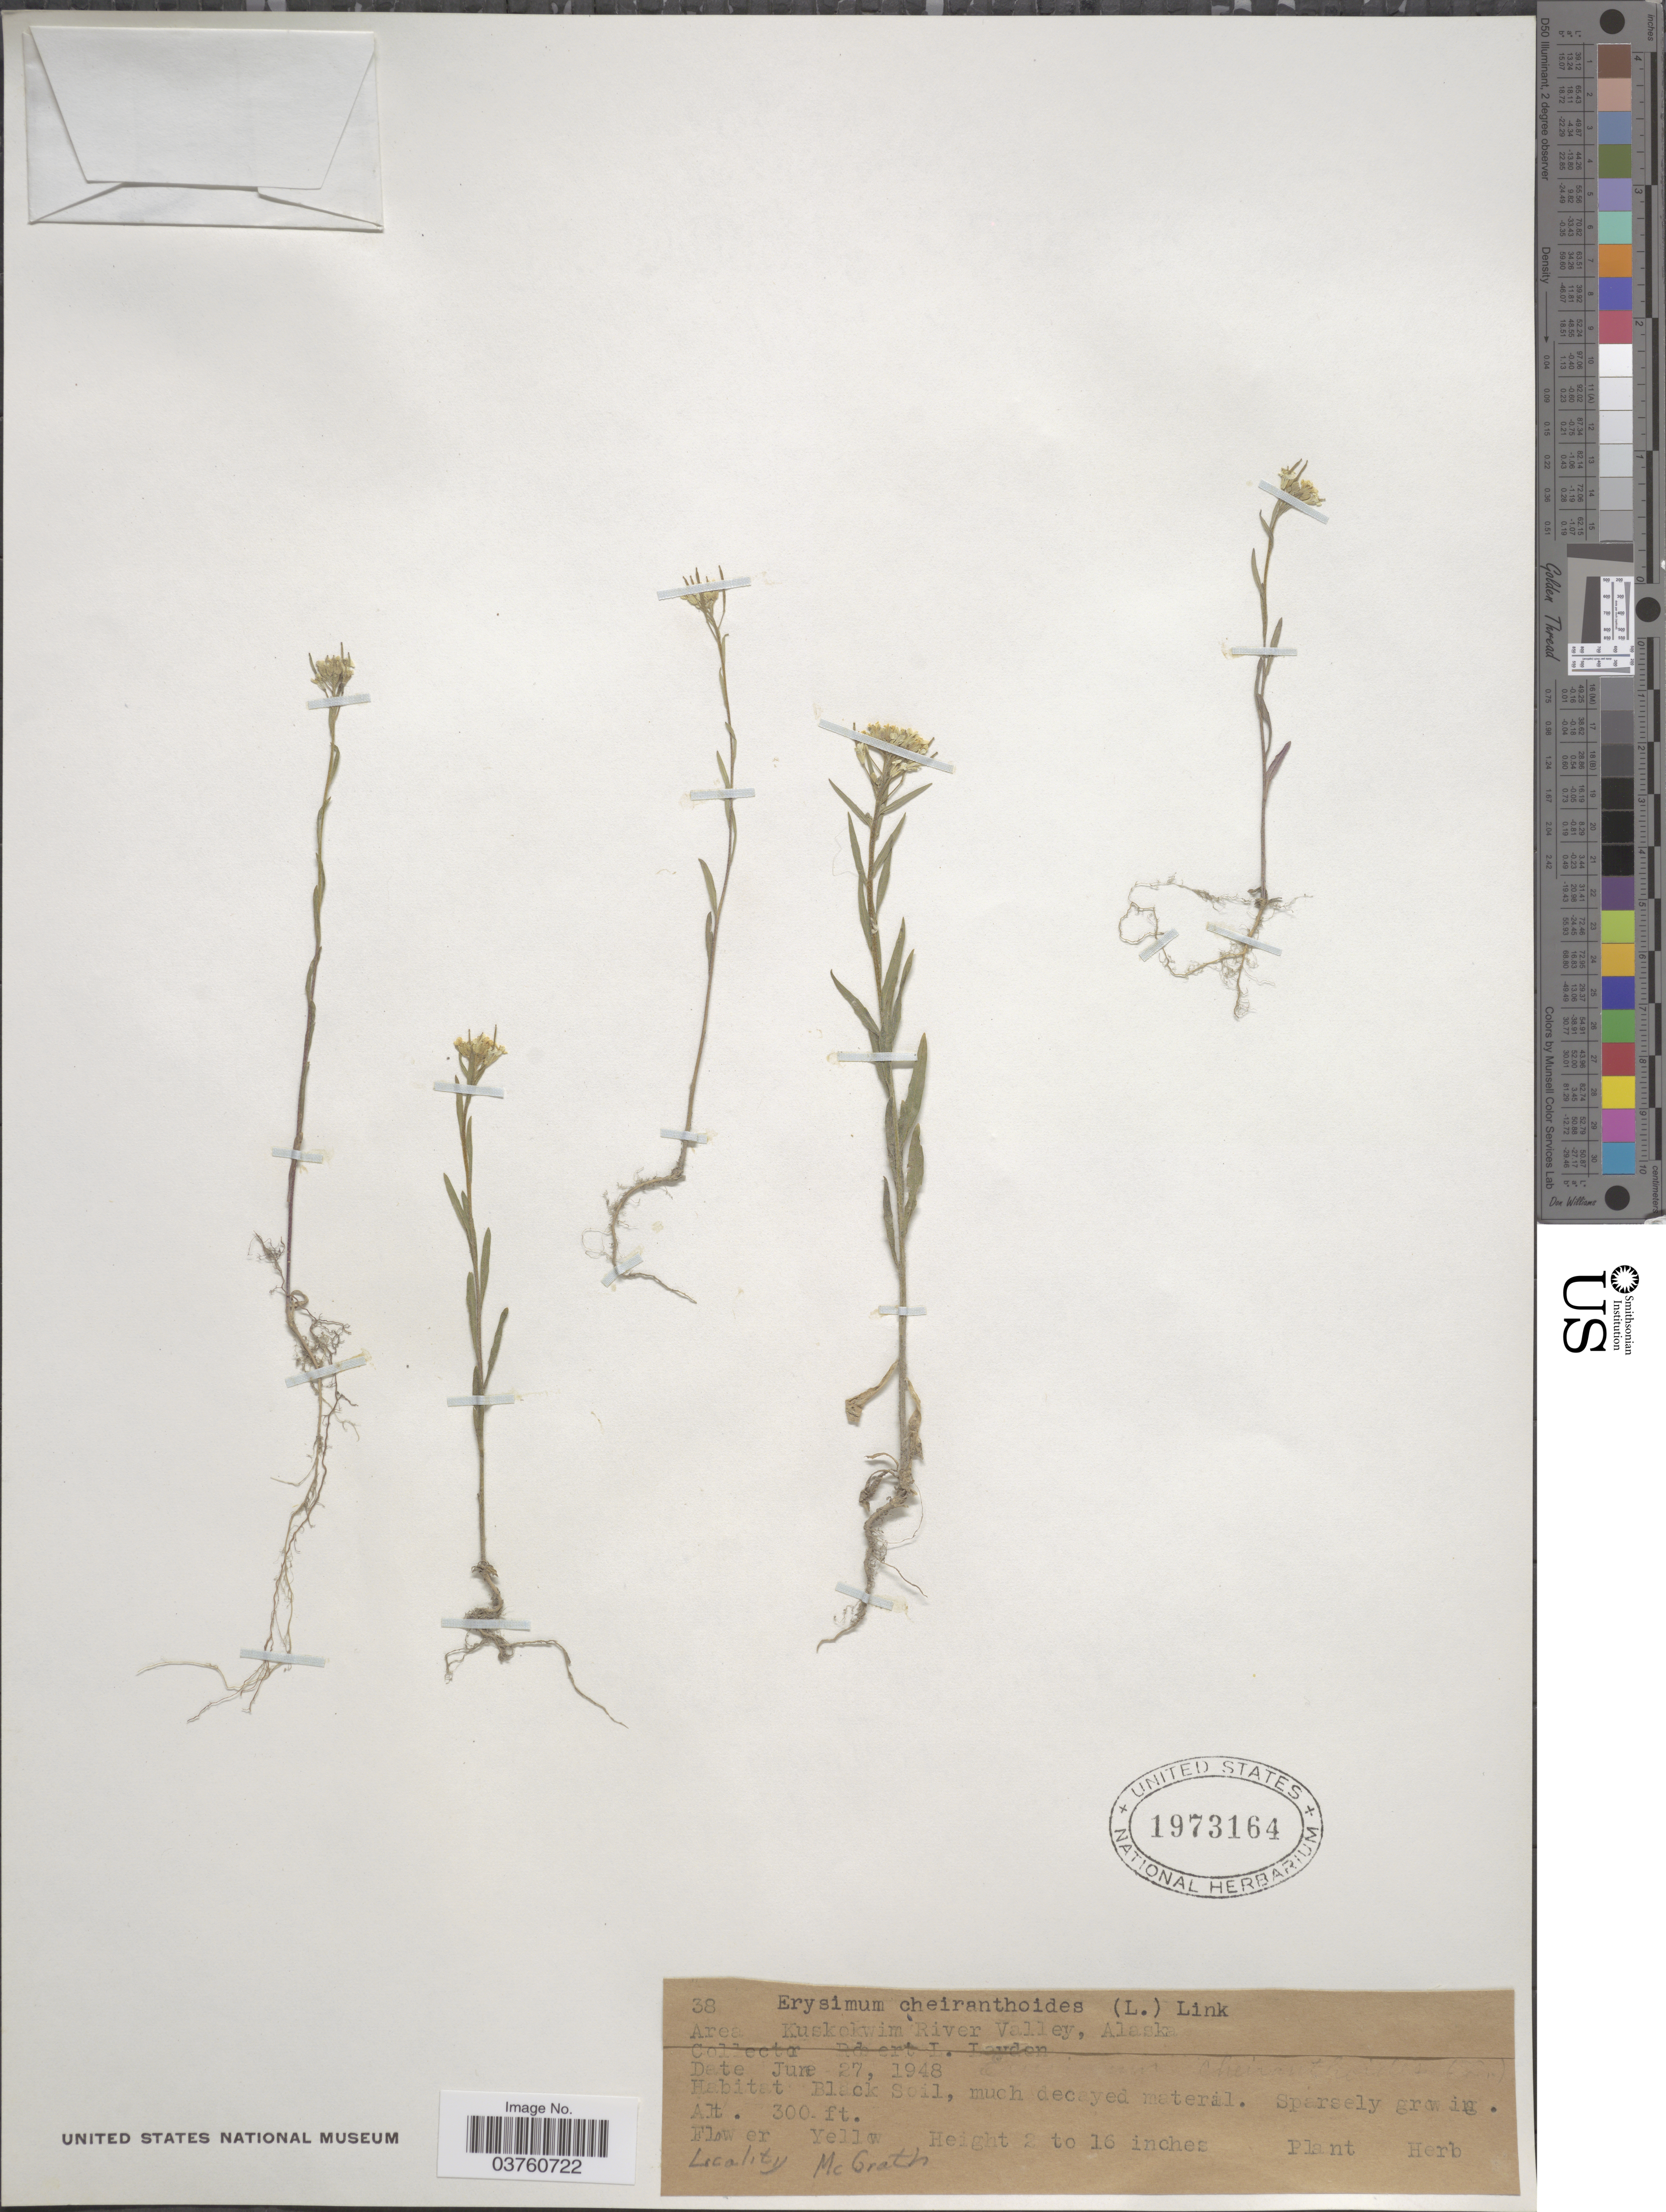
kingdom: Plantae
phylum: Tracheophyta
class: Magnoliopsida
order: Brassicales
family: Brassicaceae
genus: Erysimum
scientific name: Erysimum cheiranthoides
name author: L.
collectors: R. Layden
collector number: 38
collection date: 1948-06-27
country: United States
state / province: Alaska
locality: Area Kuskokwim River Valley. McGrath.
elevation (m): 91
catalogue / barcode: US 1973164